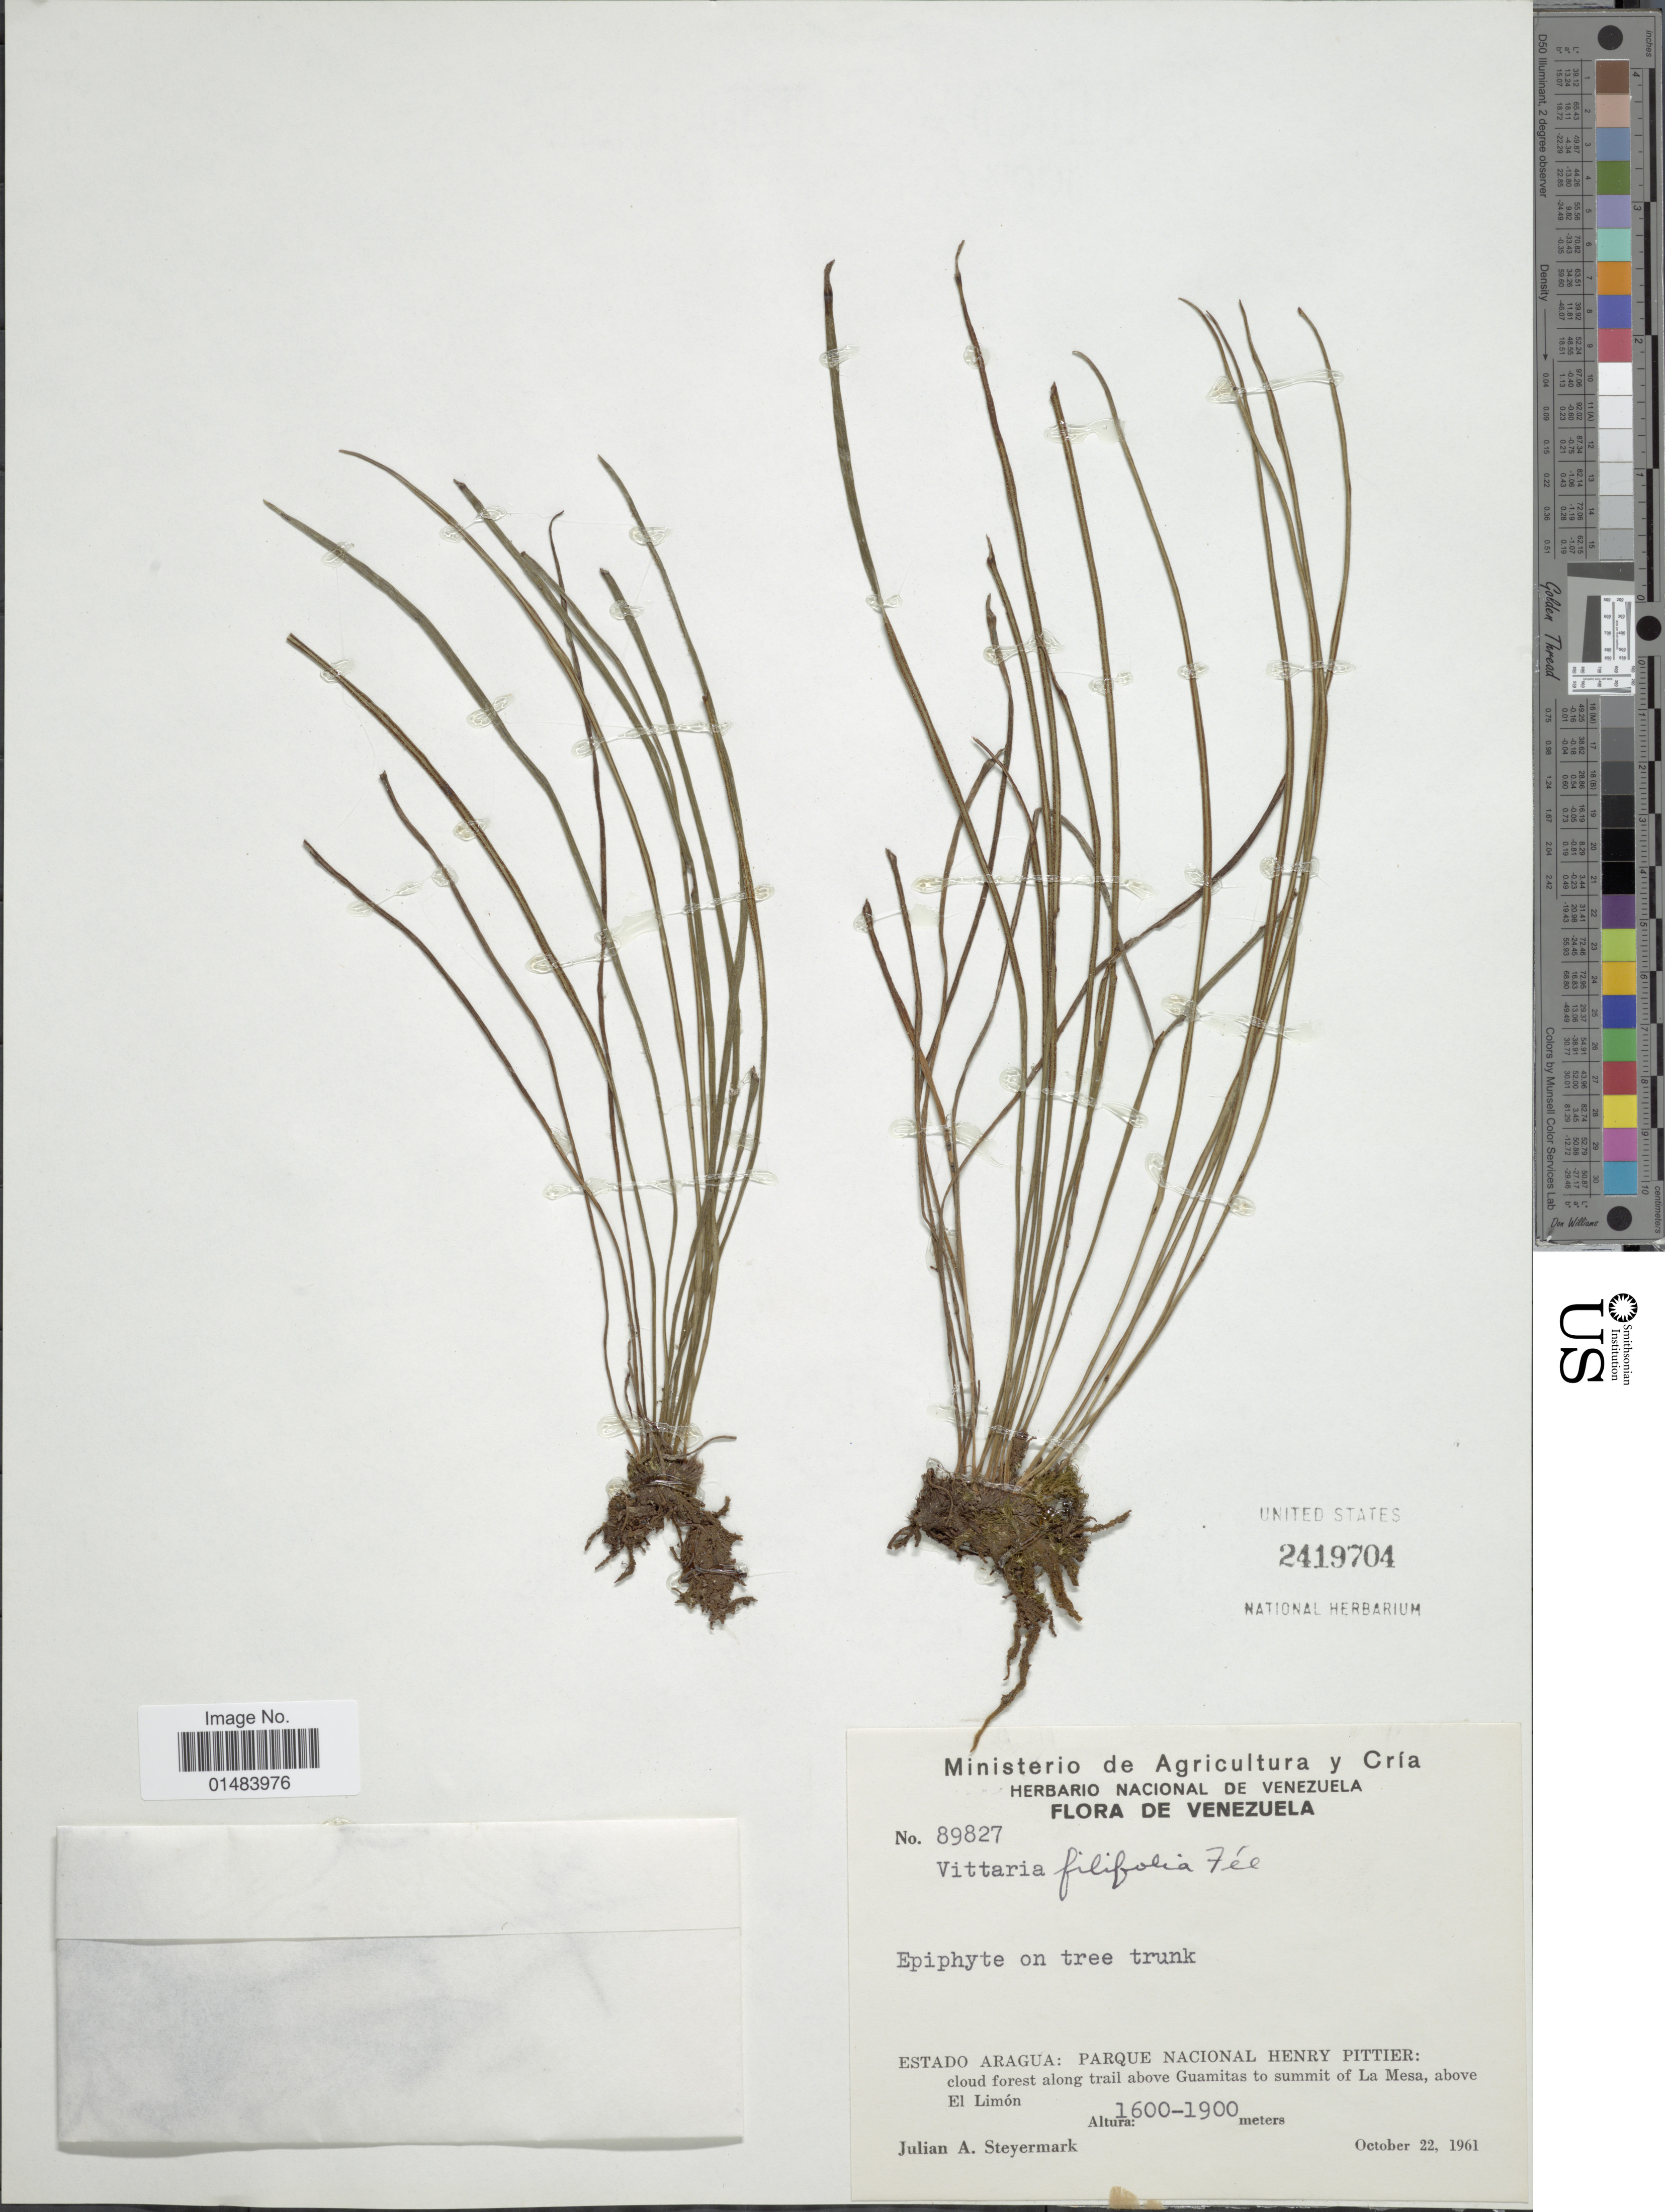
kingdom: Plantae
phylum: Tracheophyta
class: Polypodiopsida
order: Polypodiales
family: Pteridaceae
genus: Vittaria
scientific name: Vittaria graminifolia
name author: Kaulf.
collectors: J. Steyermark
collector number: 89827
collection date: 1961-10-22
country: Venezuela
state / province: Aragua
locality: Venezuela, Parque Nacional Henry Pittier, cloud forest along trail above Guamitas to summit of La Mesa, above El Limon.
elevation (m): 1600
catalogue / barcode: US 2419704